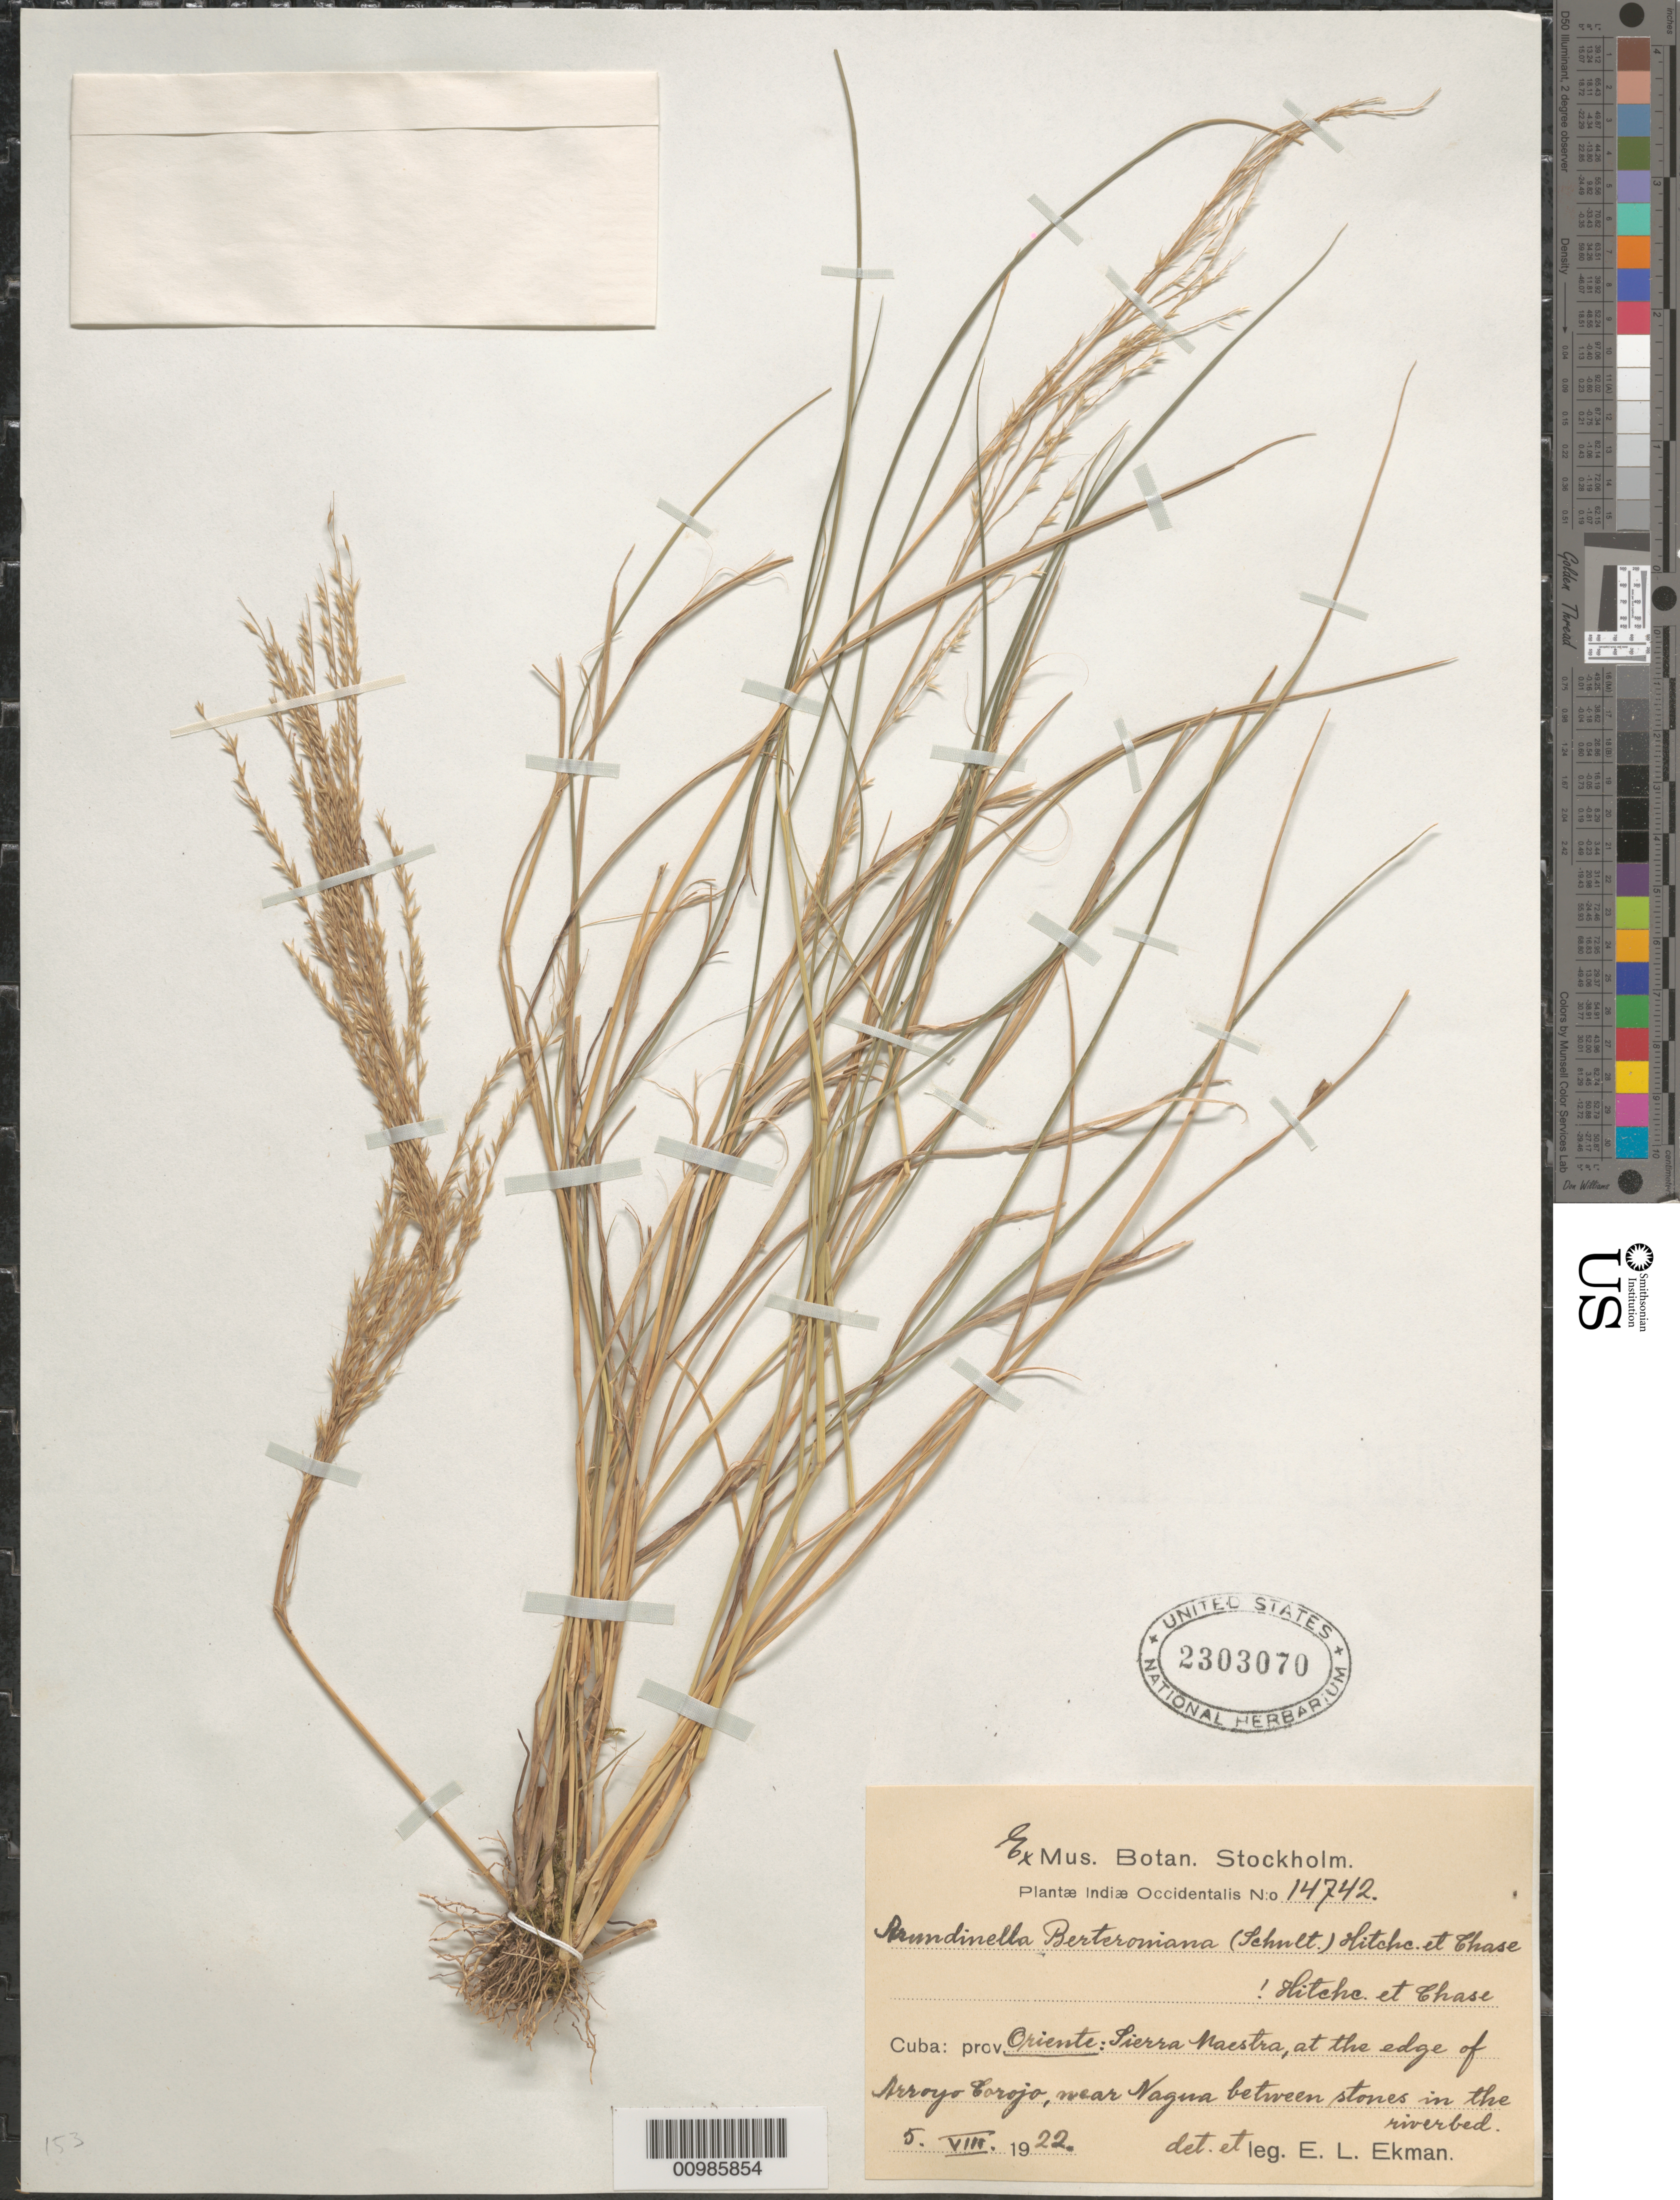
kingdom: Plantae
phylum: Tracheophyta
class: Liliopsida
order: Poales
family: Poaceae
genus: Arundinella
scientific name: Arundinella berteroniana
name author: (Schult.) Hitchc. & Chase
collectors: E. L. Ekman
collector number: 14742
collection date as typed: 05 Aug 1922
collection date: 1922-08-05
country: Cuba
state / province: Guantánamo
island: Cuba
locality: Sierra Maestra, at the edge of Arroyo Coroja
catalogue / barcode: US 2303070